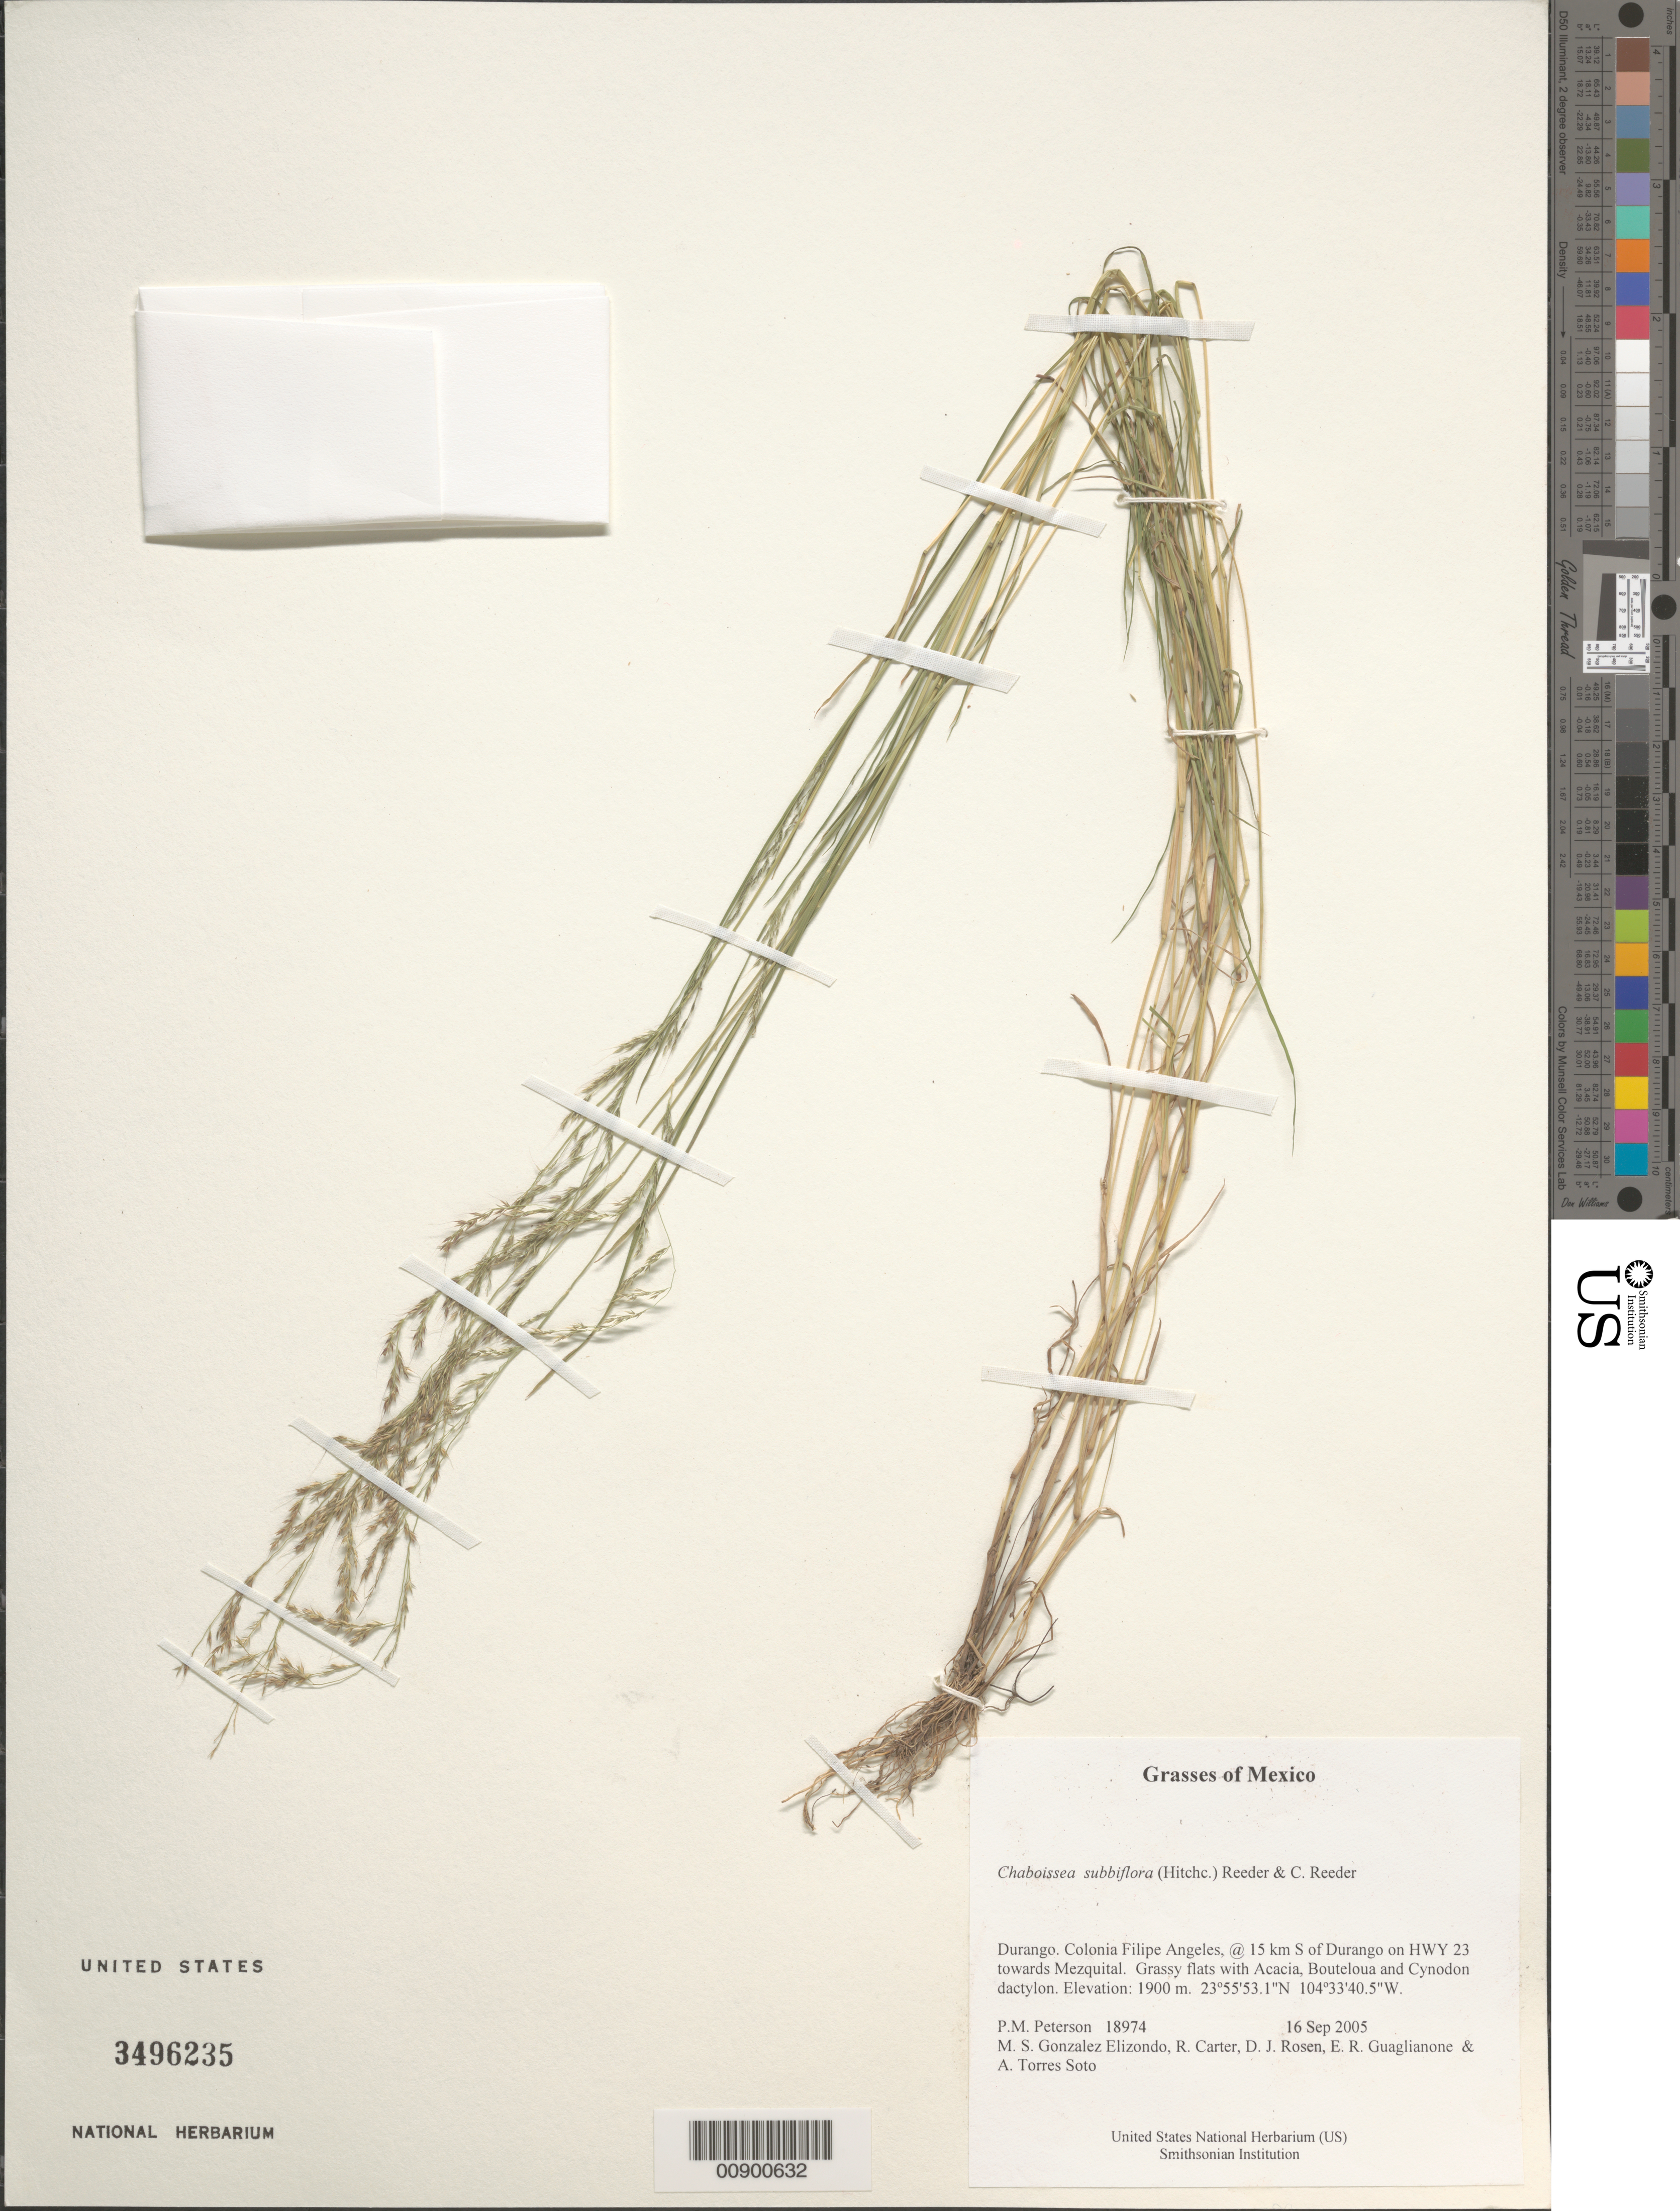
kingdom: Plantae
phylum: Tracheophyta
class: Liliopsida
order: Poales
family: Poaceae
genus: Muhlenbergia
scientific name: Muhlenbergia subbiflora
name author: Hitchc.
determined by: Peterson, Paul M., (BOT), Smithsonian Institution - National Museum of Natural History (UNITED STATES)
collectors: P. M. Peterson, M. S. González-Elizondo, R. Carter, D. J. Rosen, E. R. Guaglianone & A. Torres Soto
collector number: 18974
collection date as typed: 16 Sep 2005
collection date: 2005-09-16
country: Mexico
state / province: Durango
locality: Colonia Filipe Angeles, @ 15 km S of Durango on HWY 23 towards Mezquital. Grassy flats with Acacia, Bouteloua and Cynodon dactylon.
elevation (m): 1900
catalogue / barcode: US 3496235